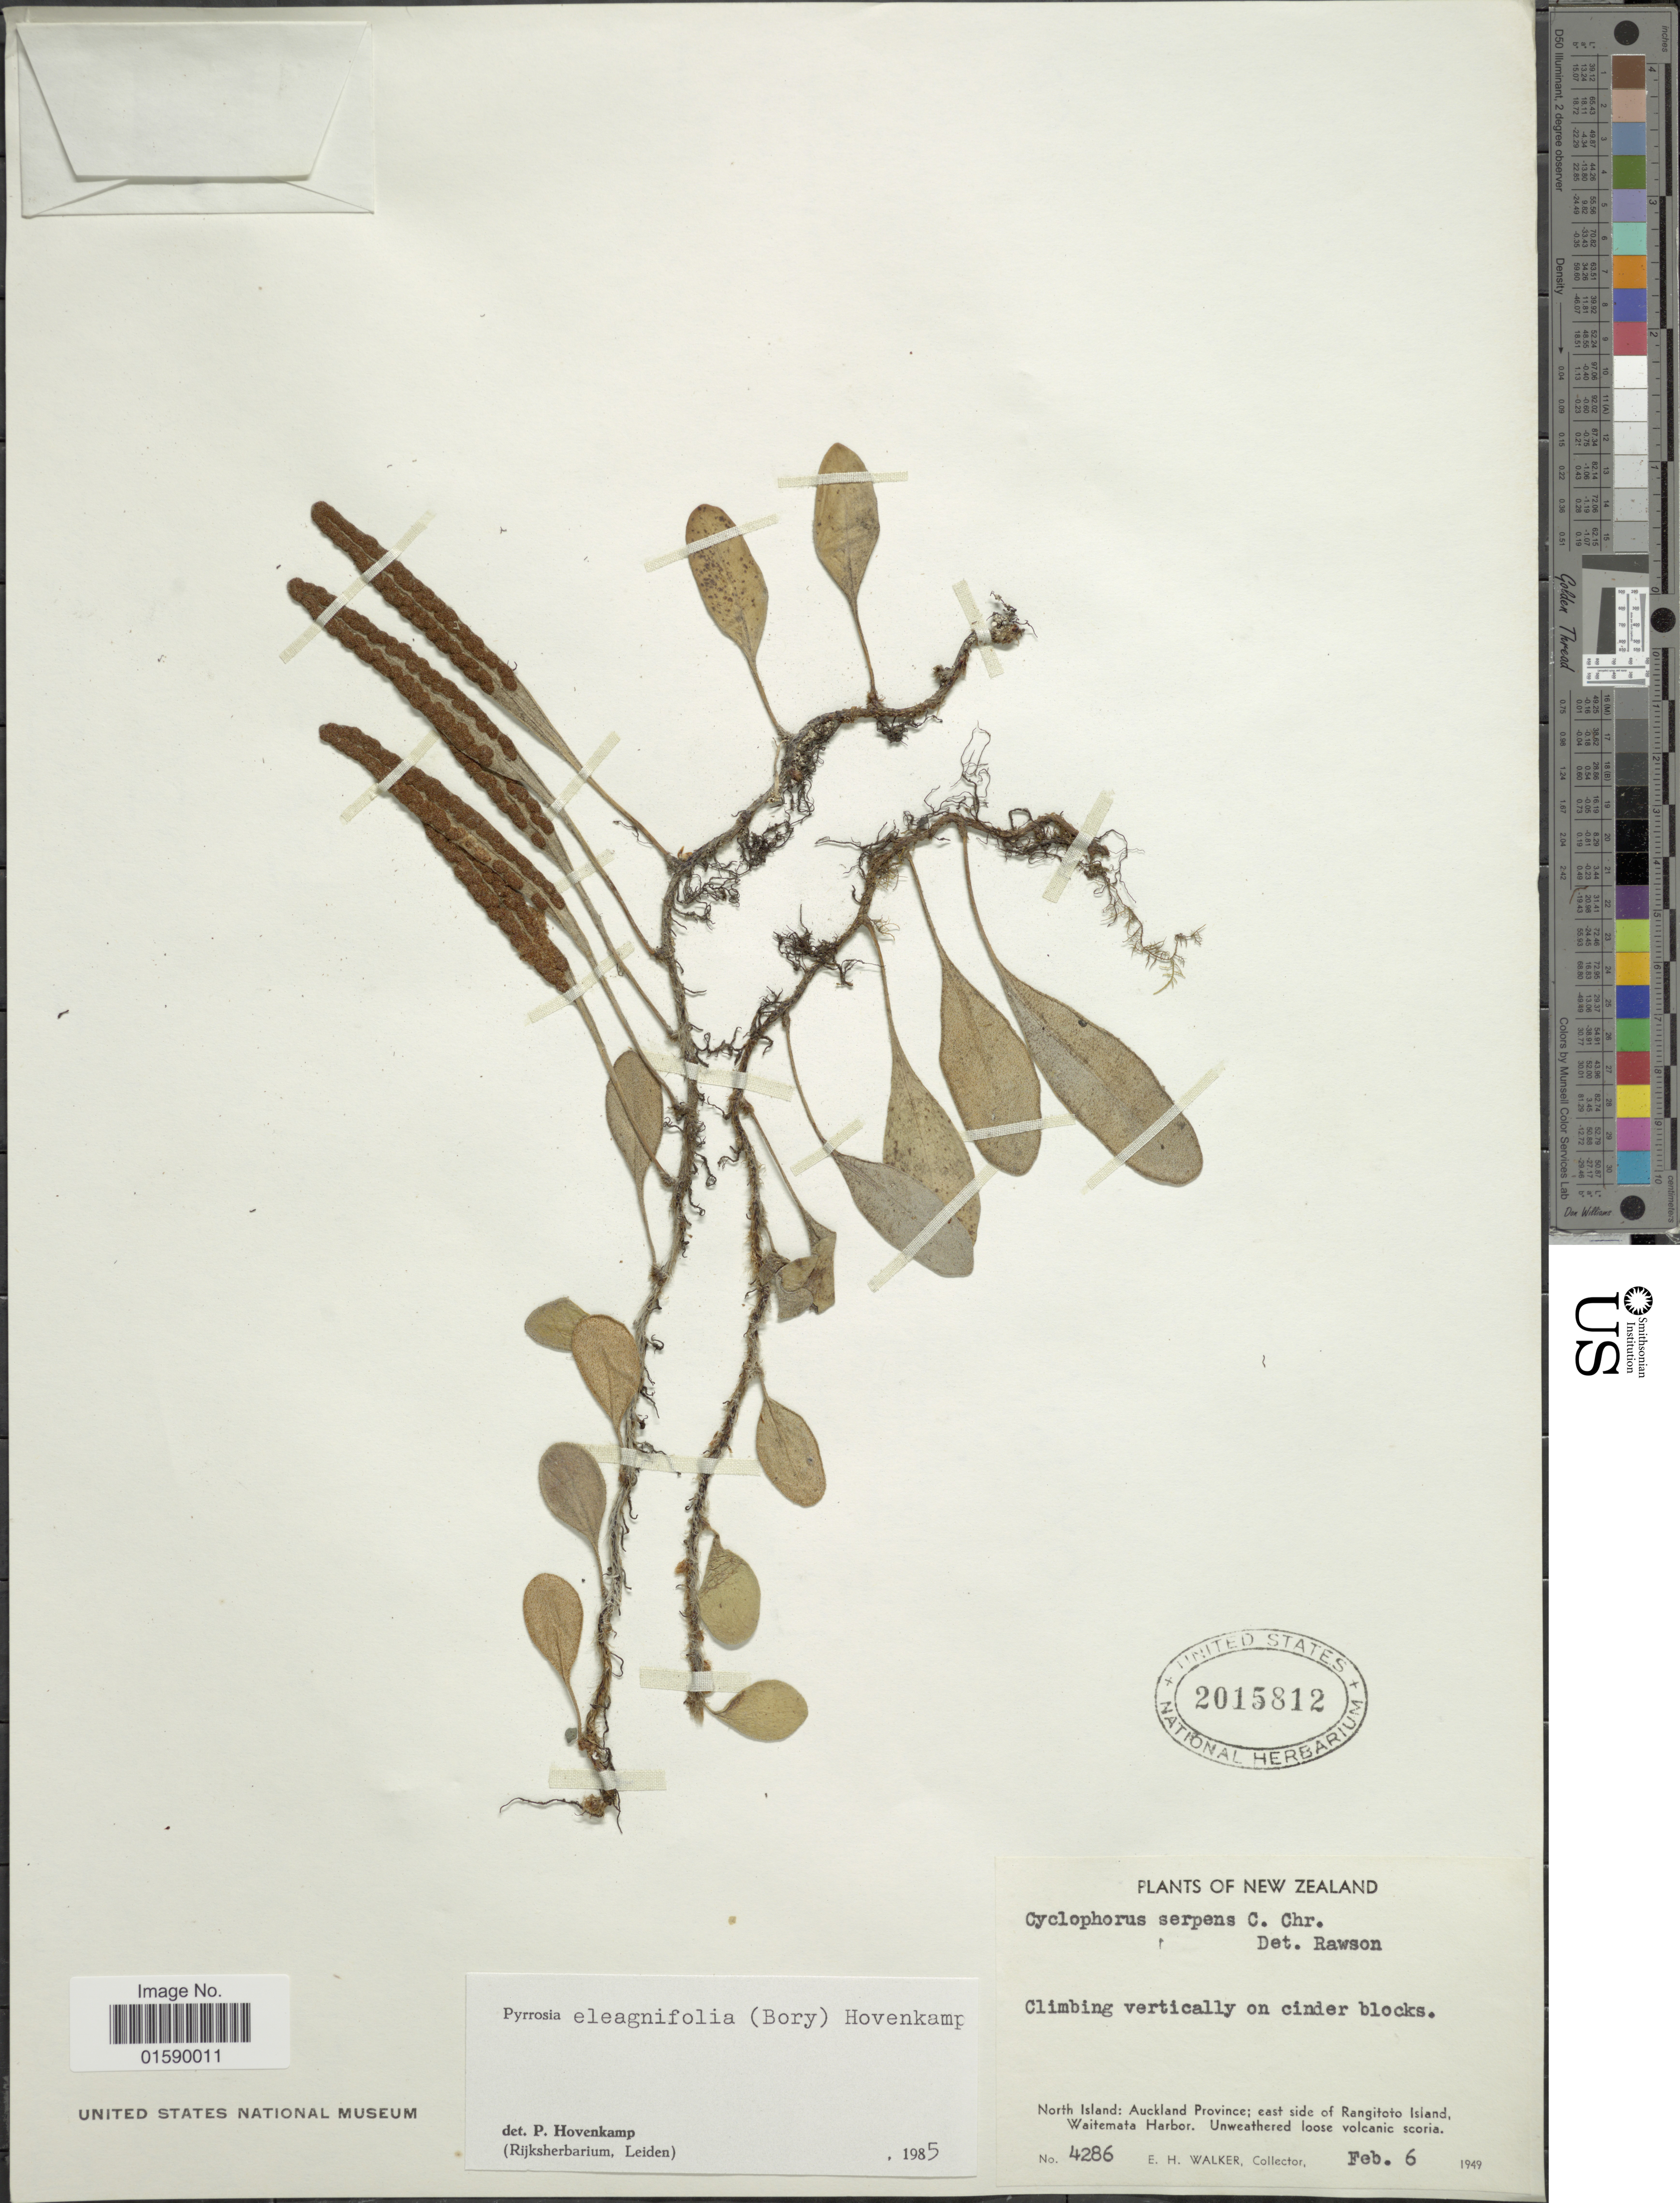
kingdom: Plantae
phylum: Tracheophyta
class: Polypodiopsida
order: Polypodiales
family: Polypodiaceae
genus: Pyrrosia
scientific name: Pyrrosia elaeagnifolia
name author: (Bory) Hovenkamp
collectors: E. H. Walker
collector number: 4286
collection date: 1949-02-06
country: New Zealand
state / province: Auckland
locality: New Zealand. North Island: Auckland Province, west side of Rangitoto Island Waitemata Harbor.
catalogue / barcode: US 2015812